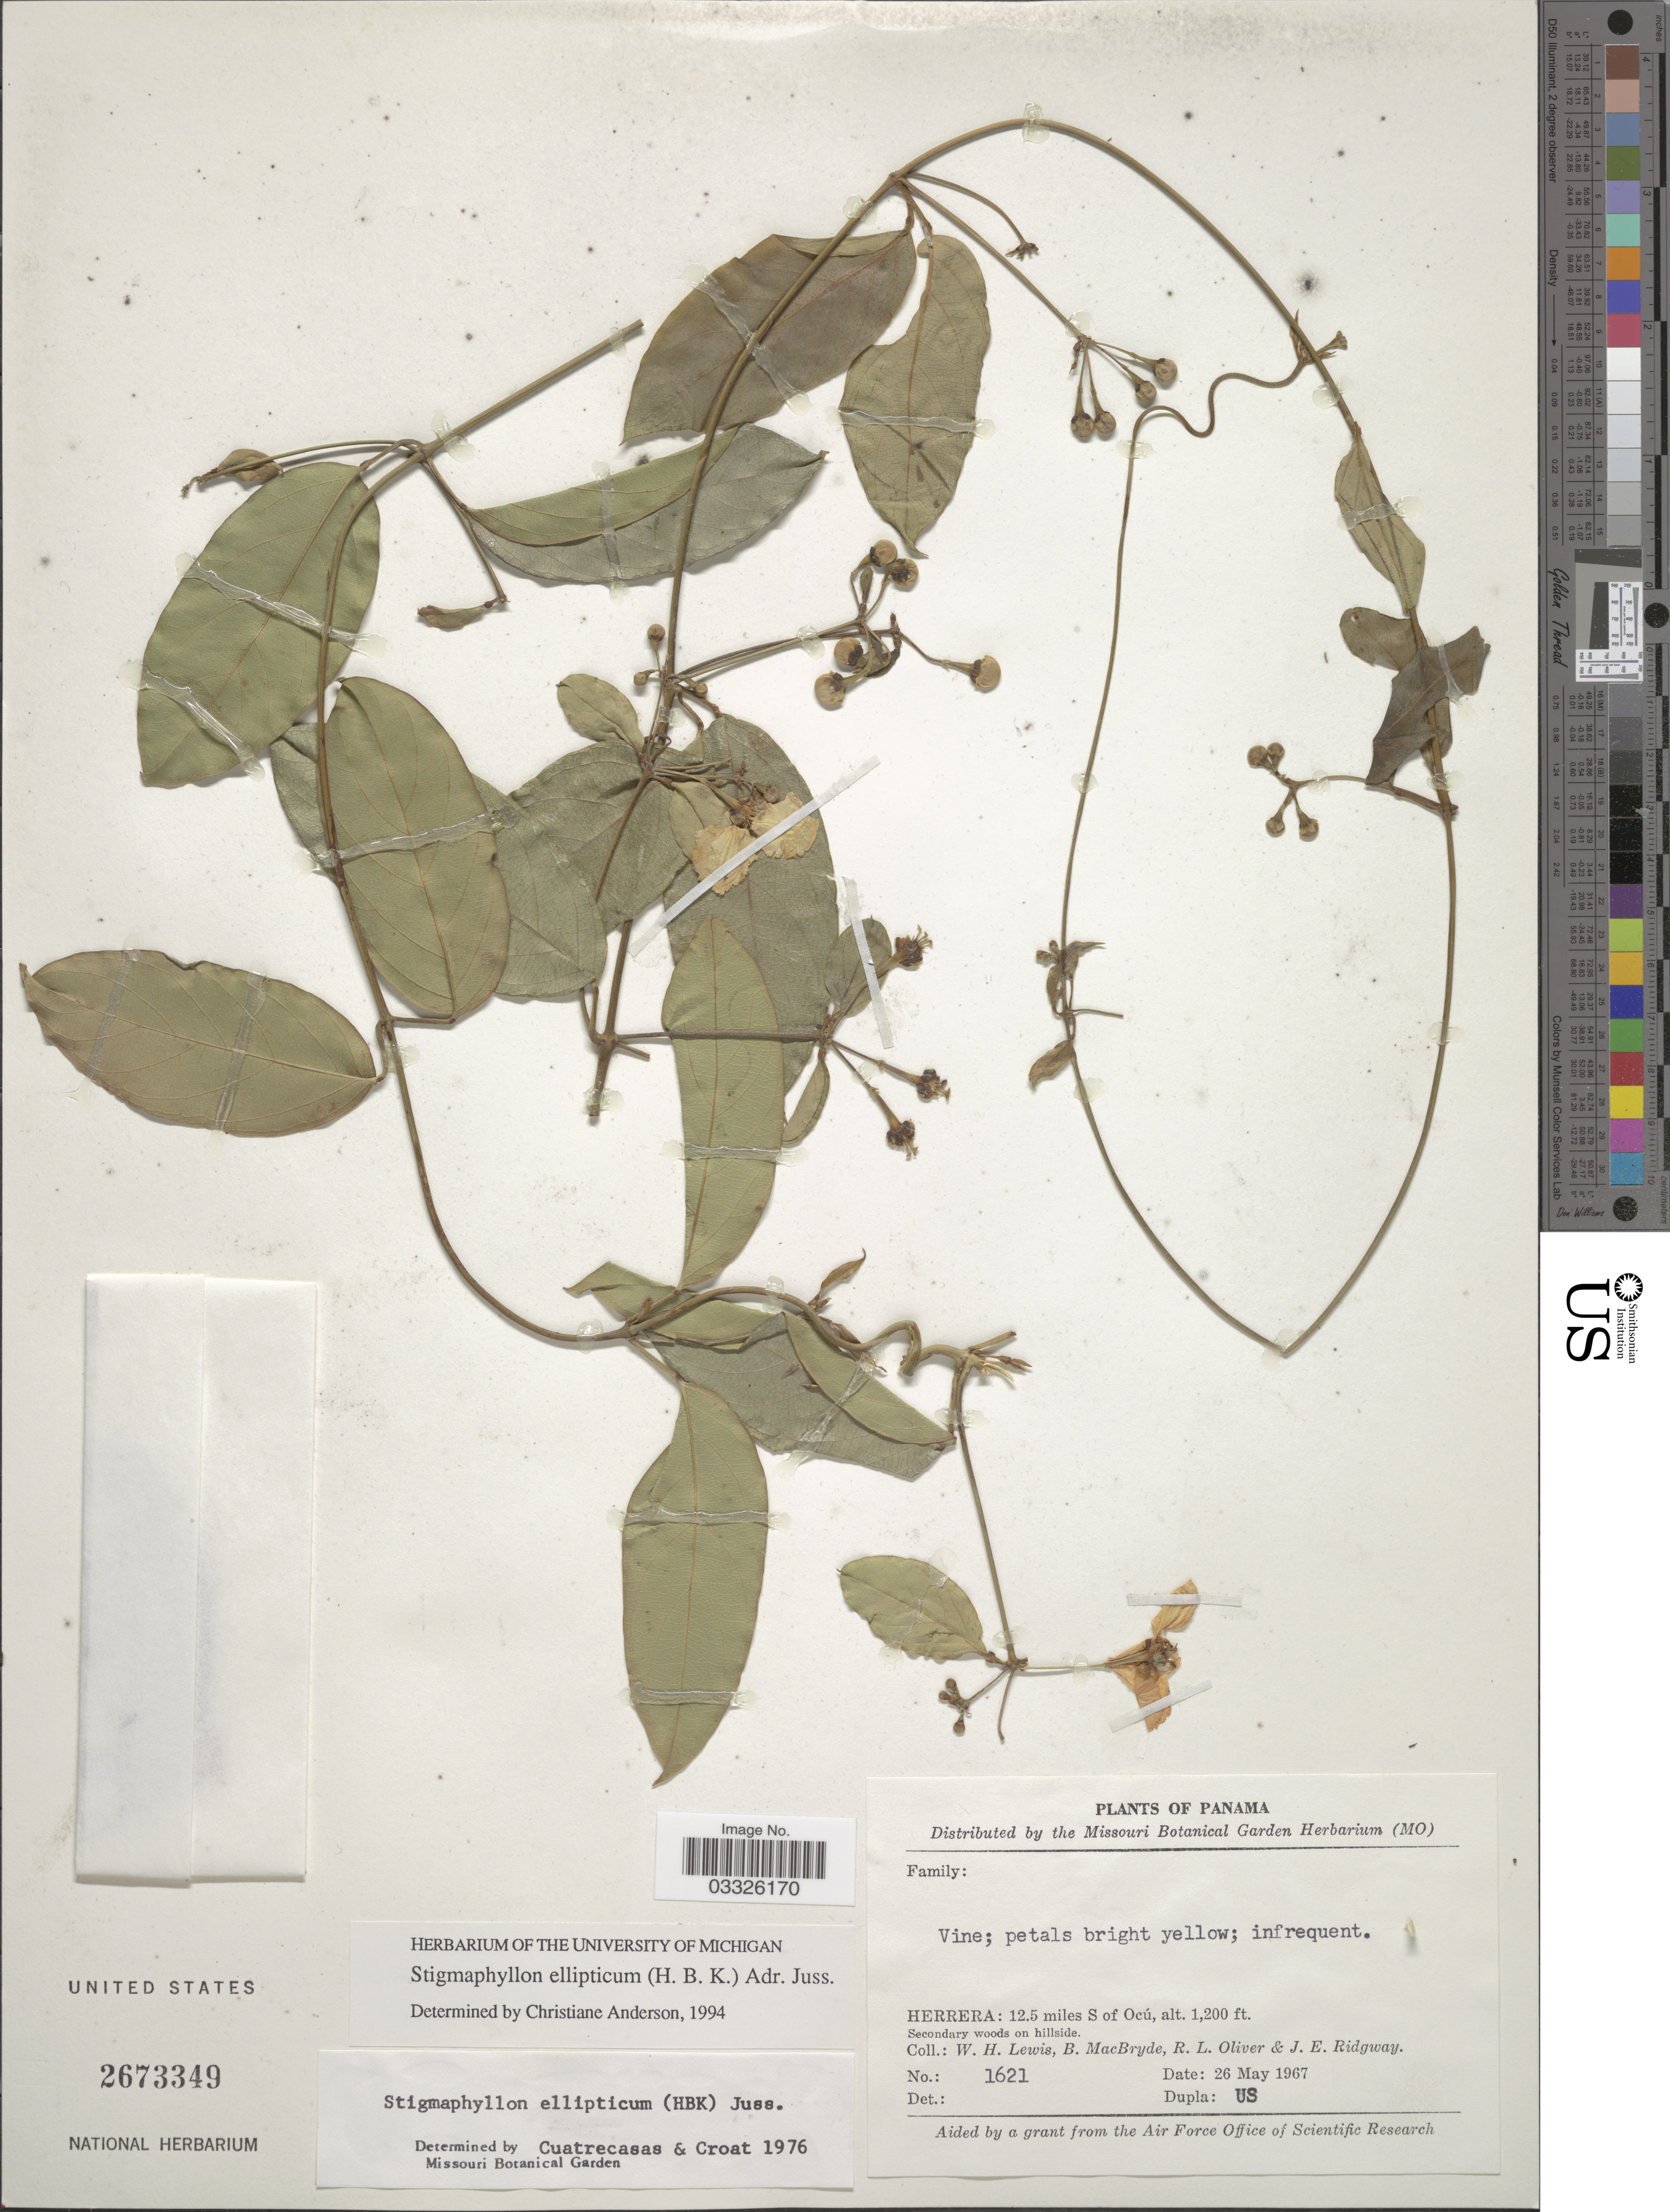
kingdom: Plantae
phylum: Tracheophyta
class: Magnoliopsida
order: Malpighiales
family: Malpighiaceae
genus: Stigmaphyllon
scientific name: Stigmaphyllon ellipticum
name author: (Kunth) A. Juss.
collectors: W. H. Lewis, B. MacBryde, R. Oliver & J. Ridgway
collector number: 1621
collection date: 1967-05-26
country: Panama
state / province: Herrera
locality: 12.5 miles S of Ocú.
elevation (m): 366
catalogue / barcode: US 2673349